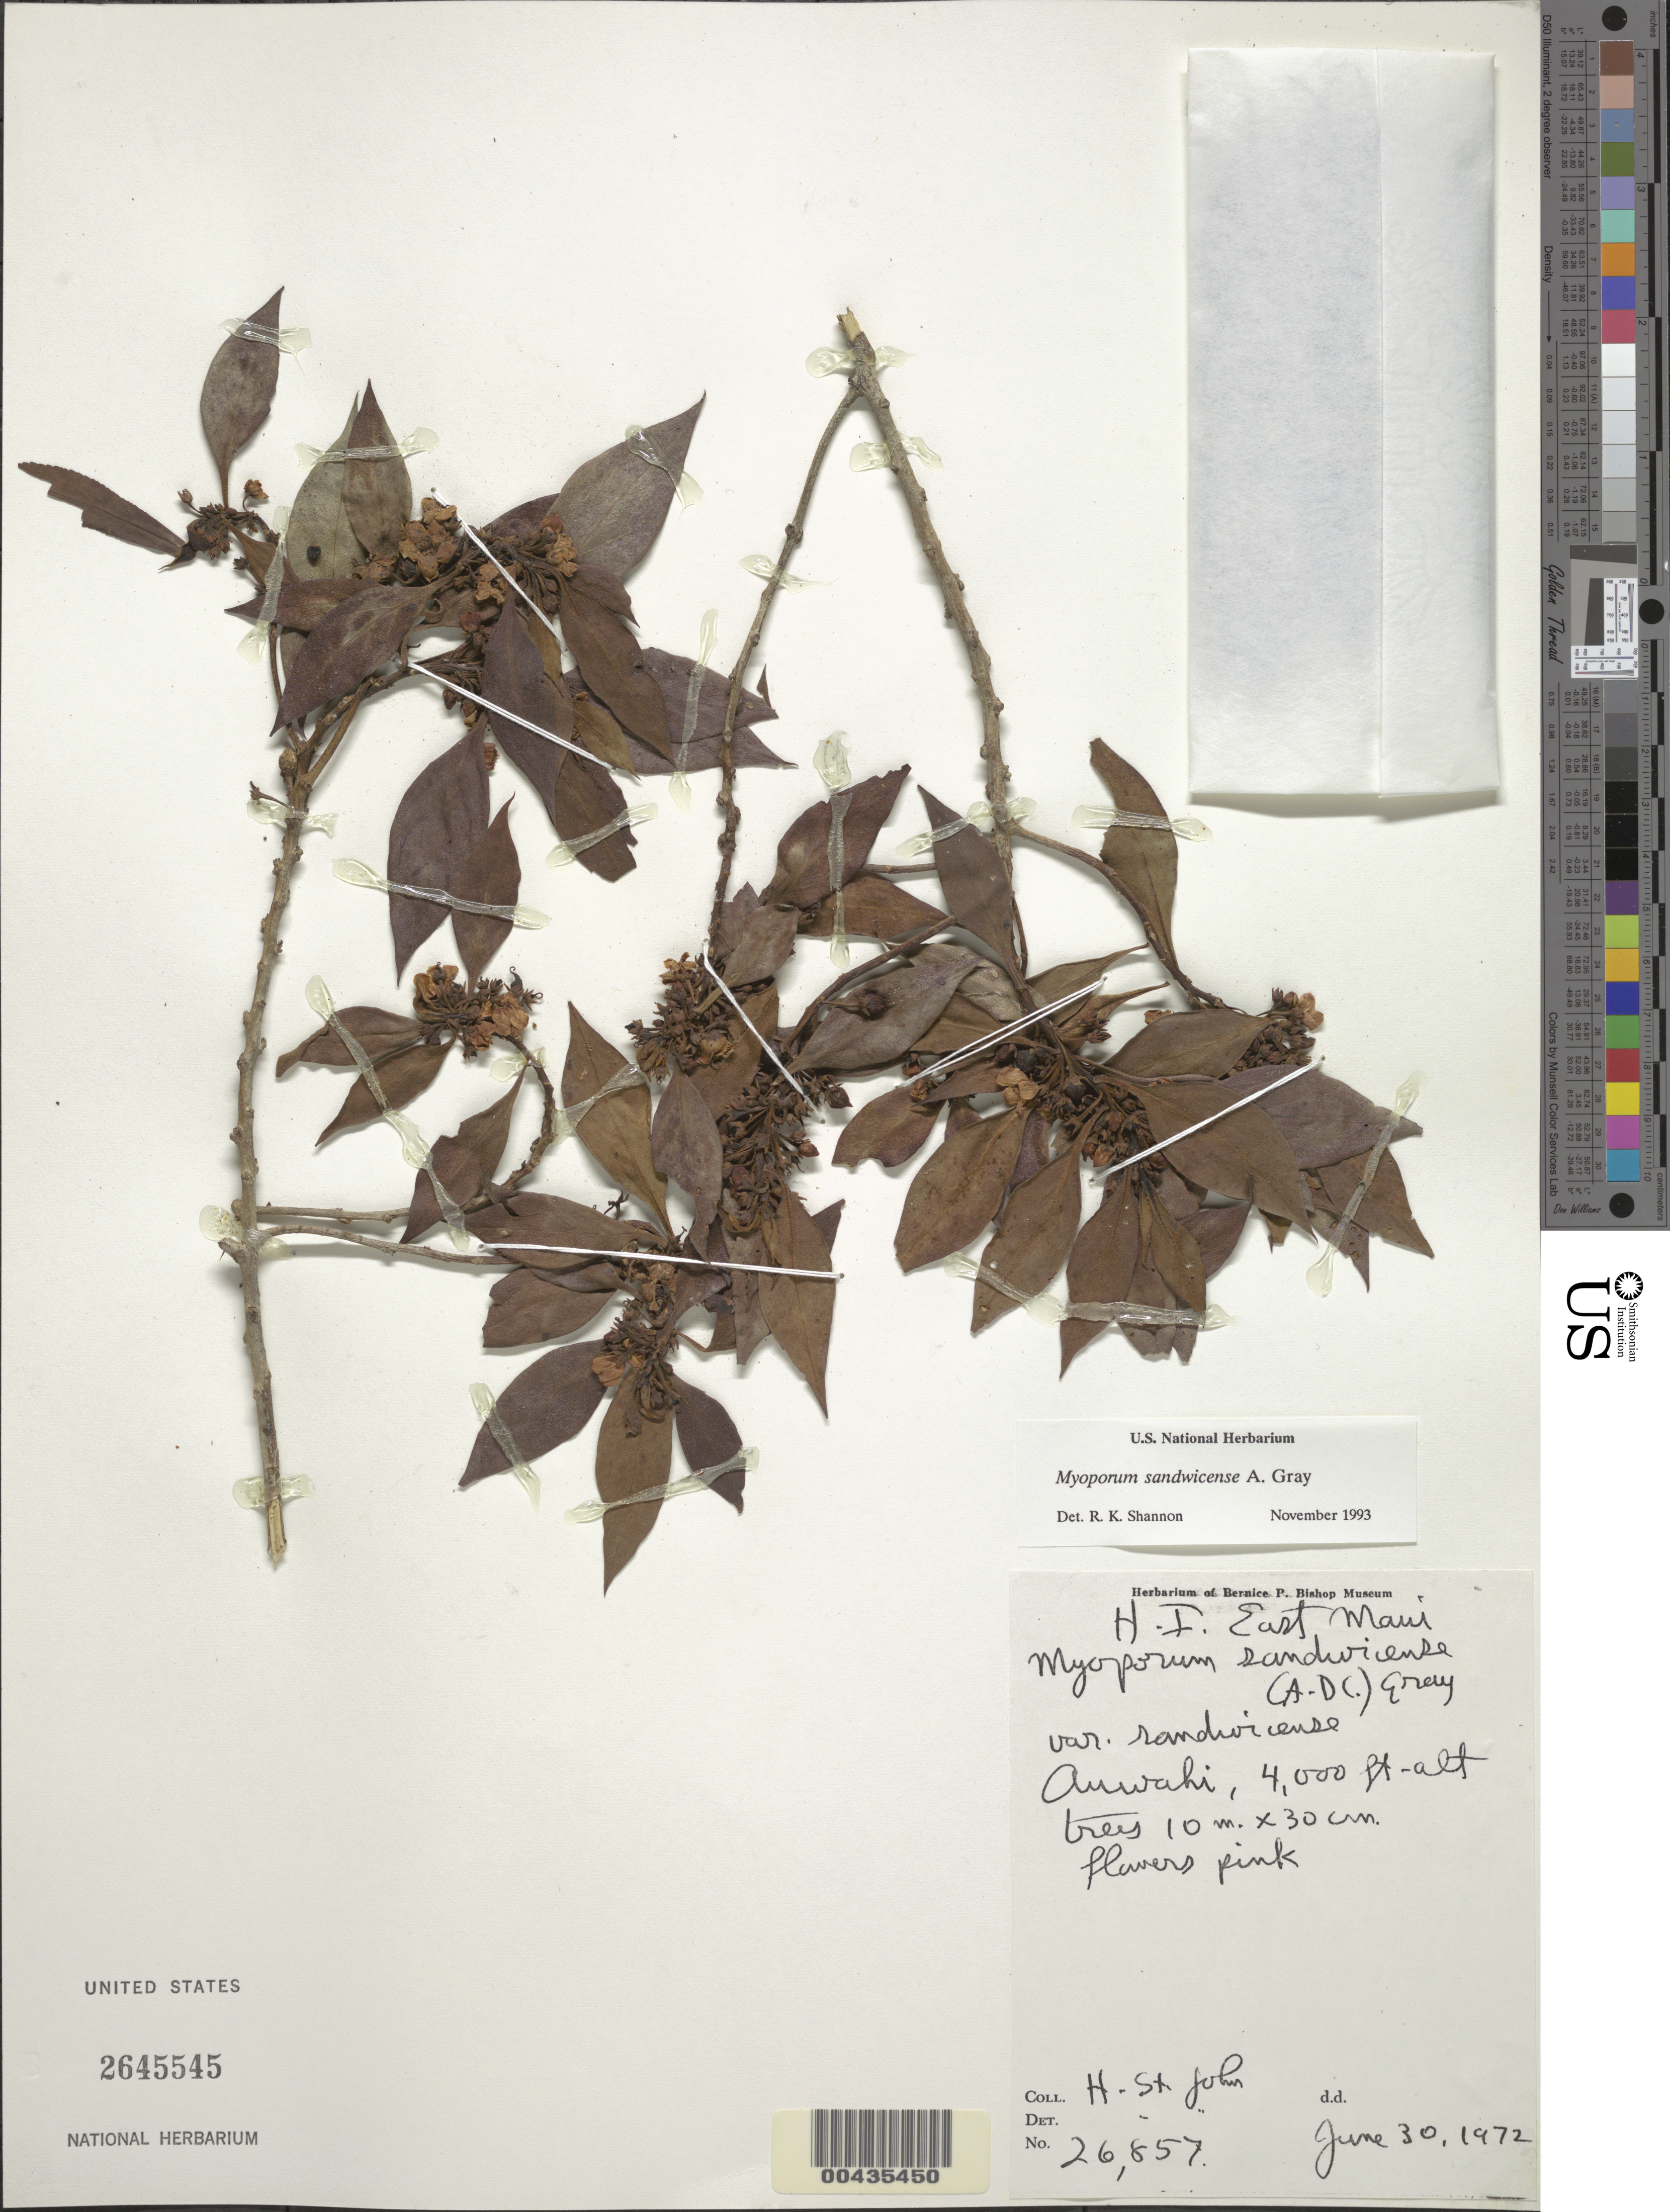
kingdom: Plantae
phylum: Tracheophyta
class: Magnoliopsida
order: Lamiales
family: Scrophulariaceae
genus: Myoporum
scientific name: Myoporum degeneri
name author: (G.L. Webster) O. Deg. & I. Deg.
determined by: Wagner, W. L., (BOT), Smithsonian Institution - National Museum of Natural History (UNITED STATES)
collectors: H. St. John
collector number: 26857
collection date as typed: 30 Jun 1972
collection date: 1972-06-30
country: United States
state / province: Hawaii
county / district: Maui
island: Maui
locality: E Maui, Auwahi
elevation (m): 1219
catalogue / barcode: US 2645545